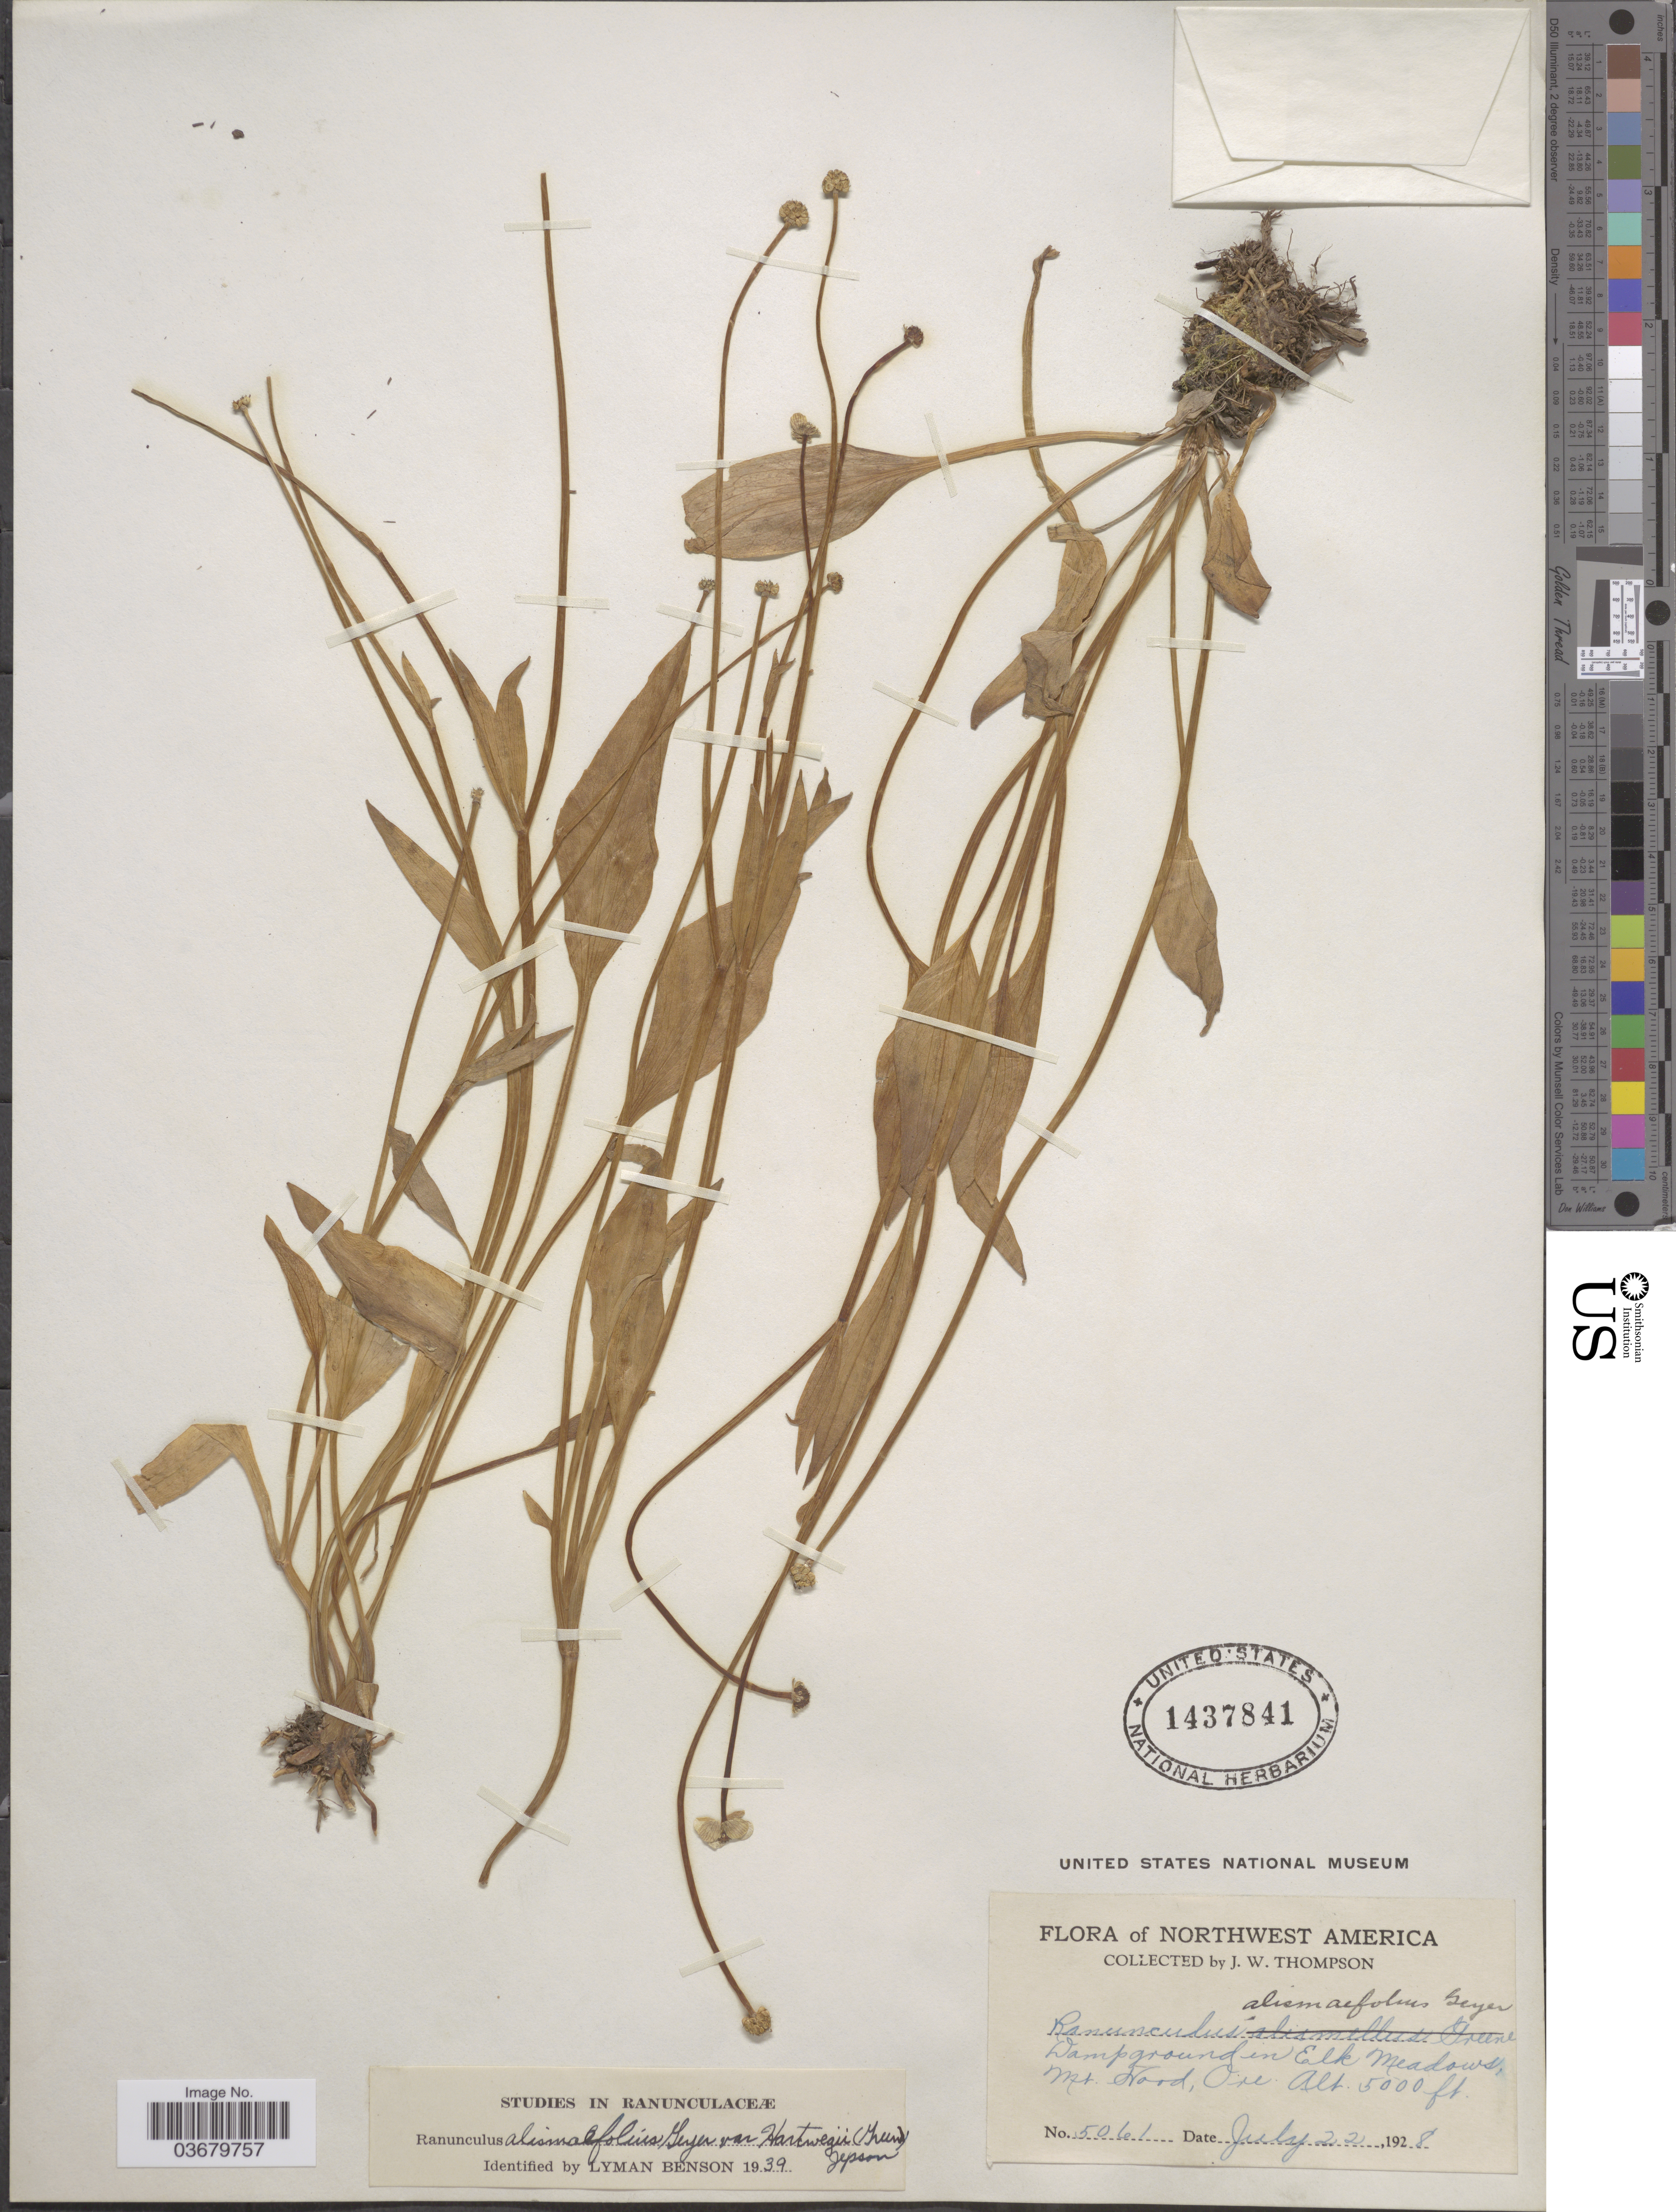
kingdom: Plantae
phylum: Tracheophyta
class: Magnoliopsida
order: Ranunculales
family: Ranunculaceae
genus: Ranunculus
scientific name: Ranunculus alismifolius var. hartwegii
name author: (Greene) Jeps.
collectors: J. Thompson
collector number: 5061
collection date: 1928-07-22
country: United States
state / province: Oregon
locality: Northwest America. In Elk Meadows, Mt. Hood.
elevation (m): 1524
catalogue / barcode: US 1437841